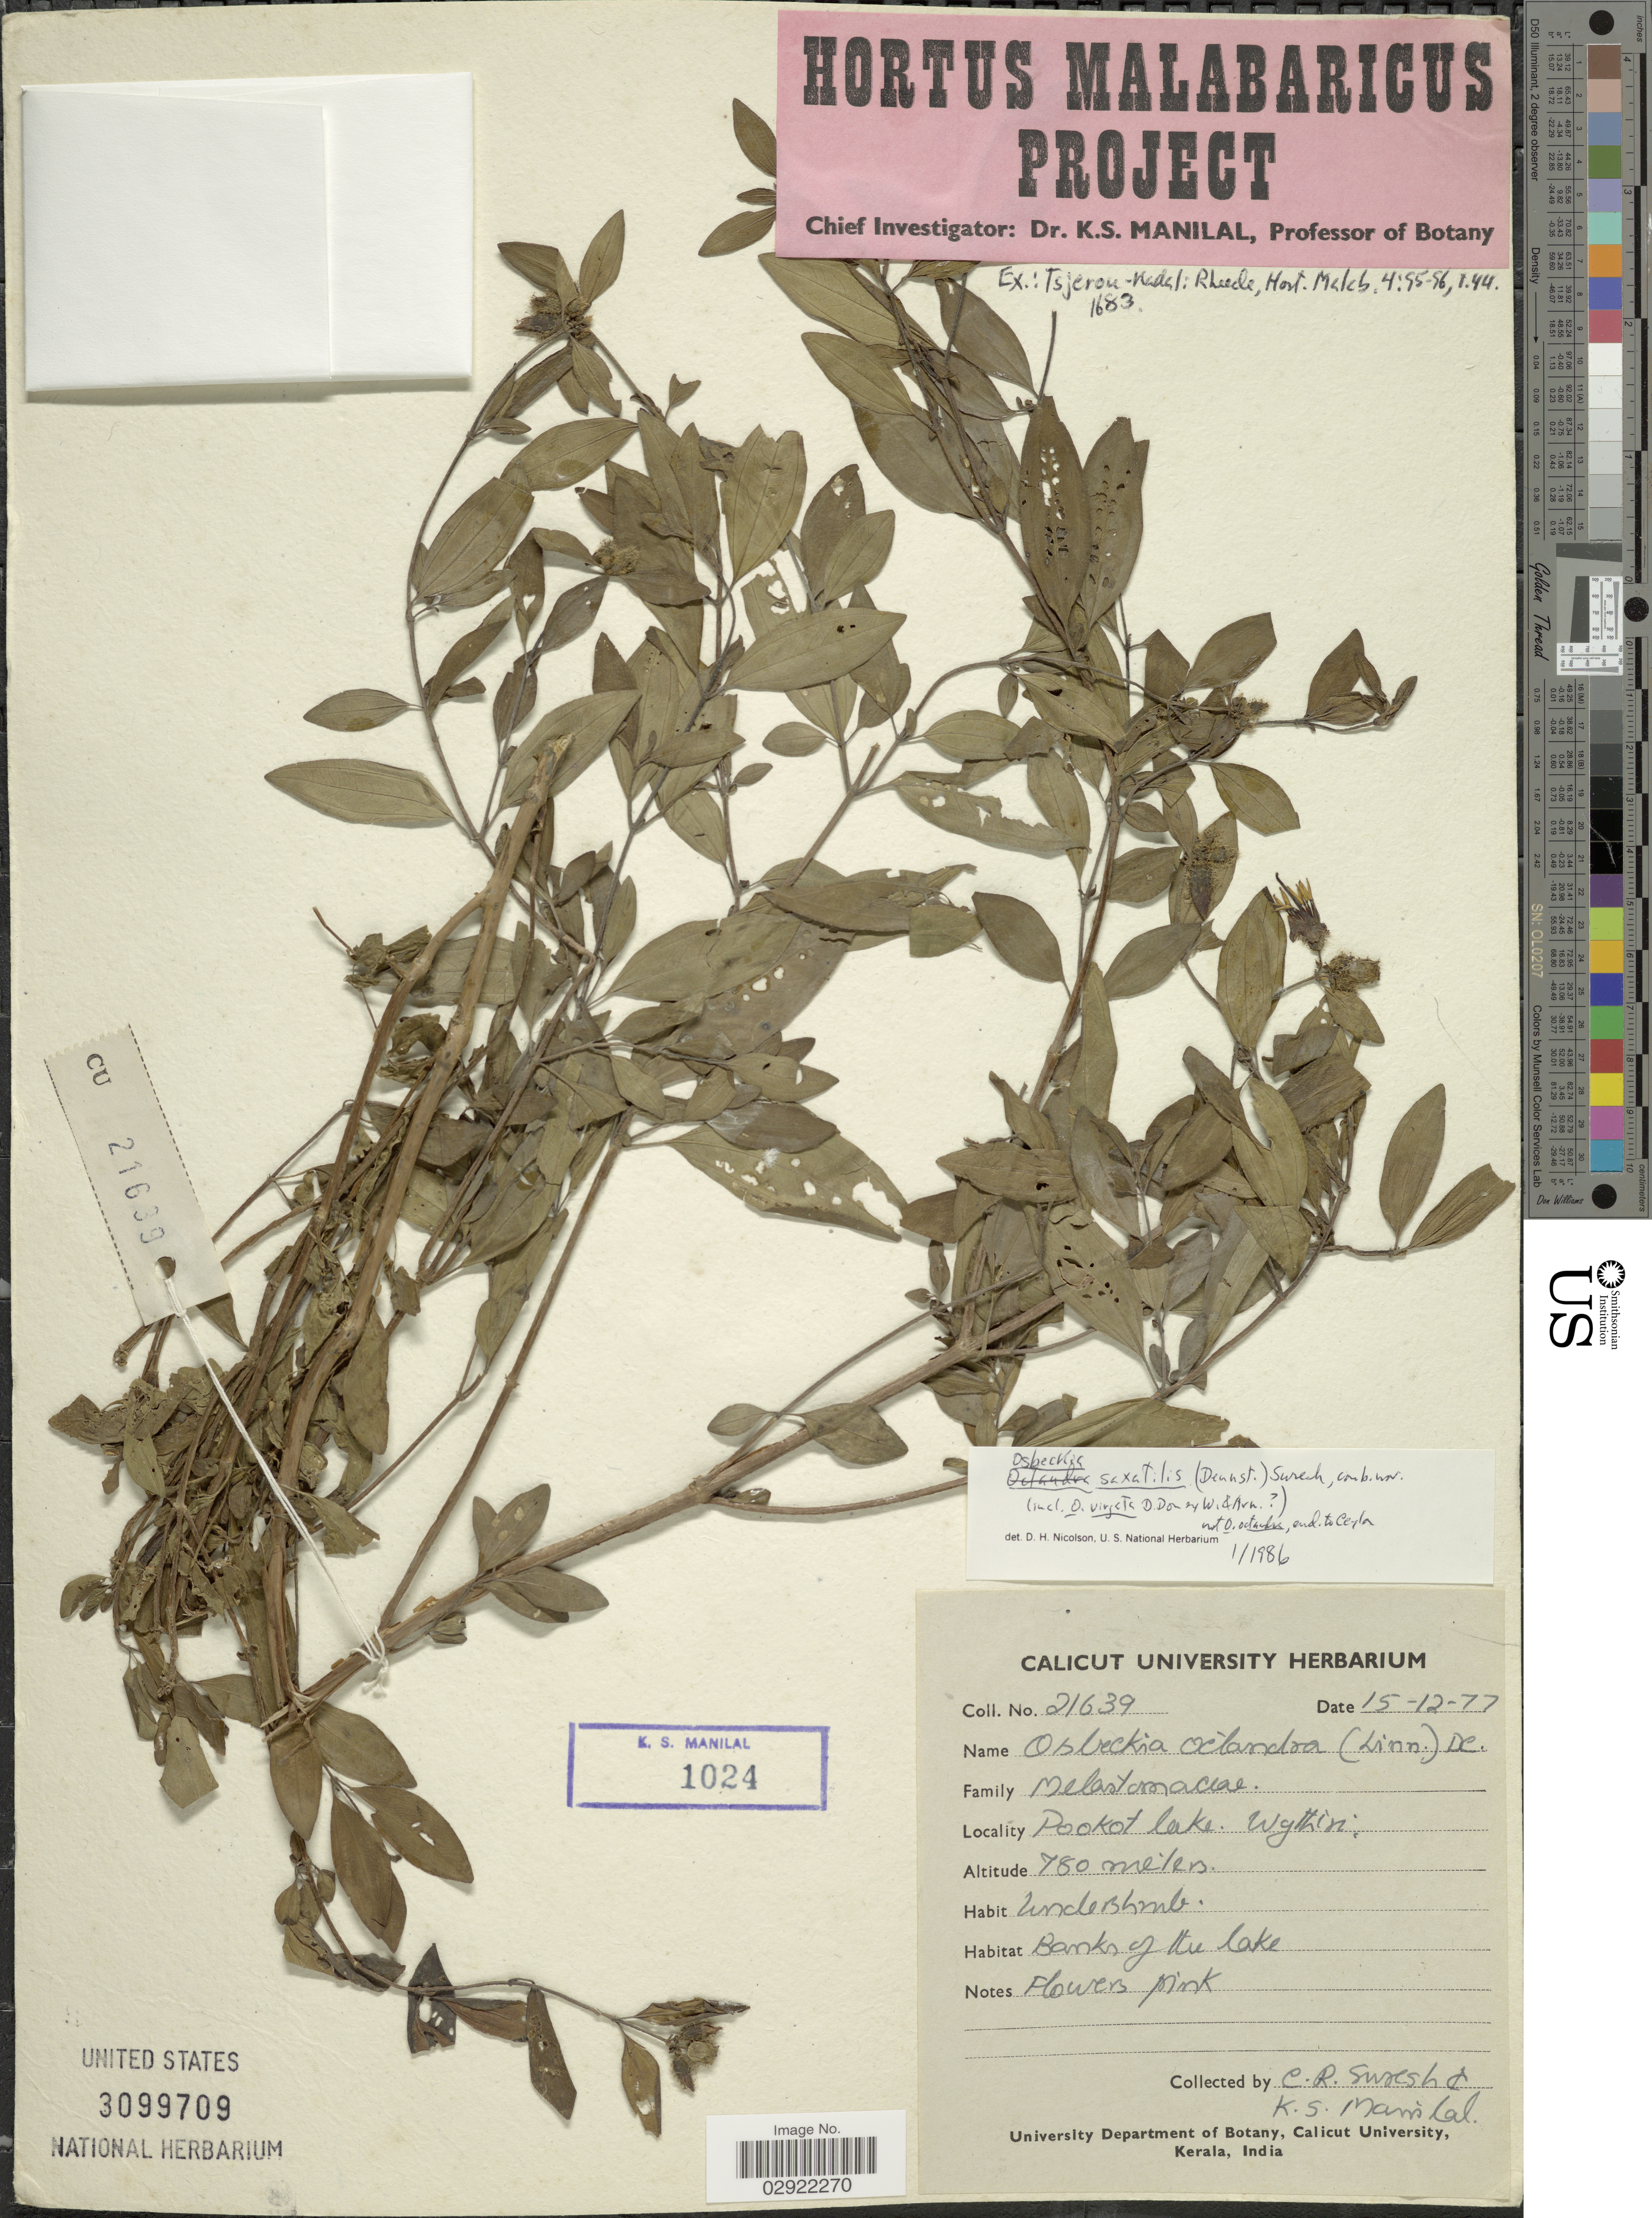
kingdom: Plantae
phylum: Tracheophyta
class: Magnoliopsida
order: Myrtales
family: Melastomataceae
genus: Osbeckia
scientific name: Osbeckia saxatilis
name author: Suresh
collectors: C. Suresh & K. Manilal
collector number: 21639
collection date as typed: Transcribed d/m/y: 15/12/77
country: India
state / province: Kerala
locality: Pookot lake. Wythiri.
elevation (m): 780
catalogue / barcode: US 3099709